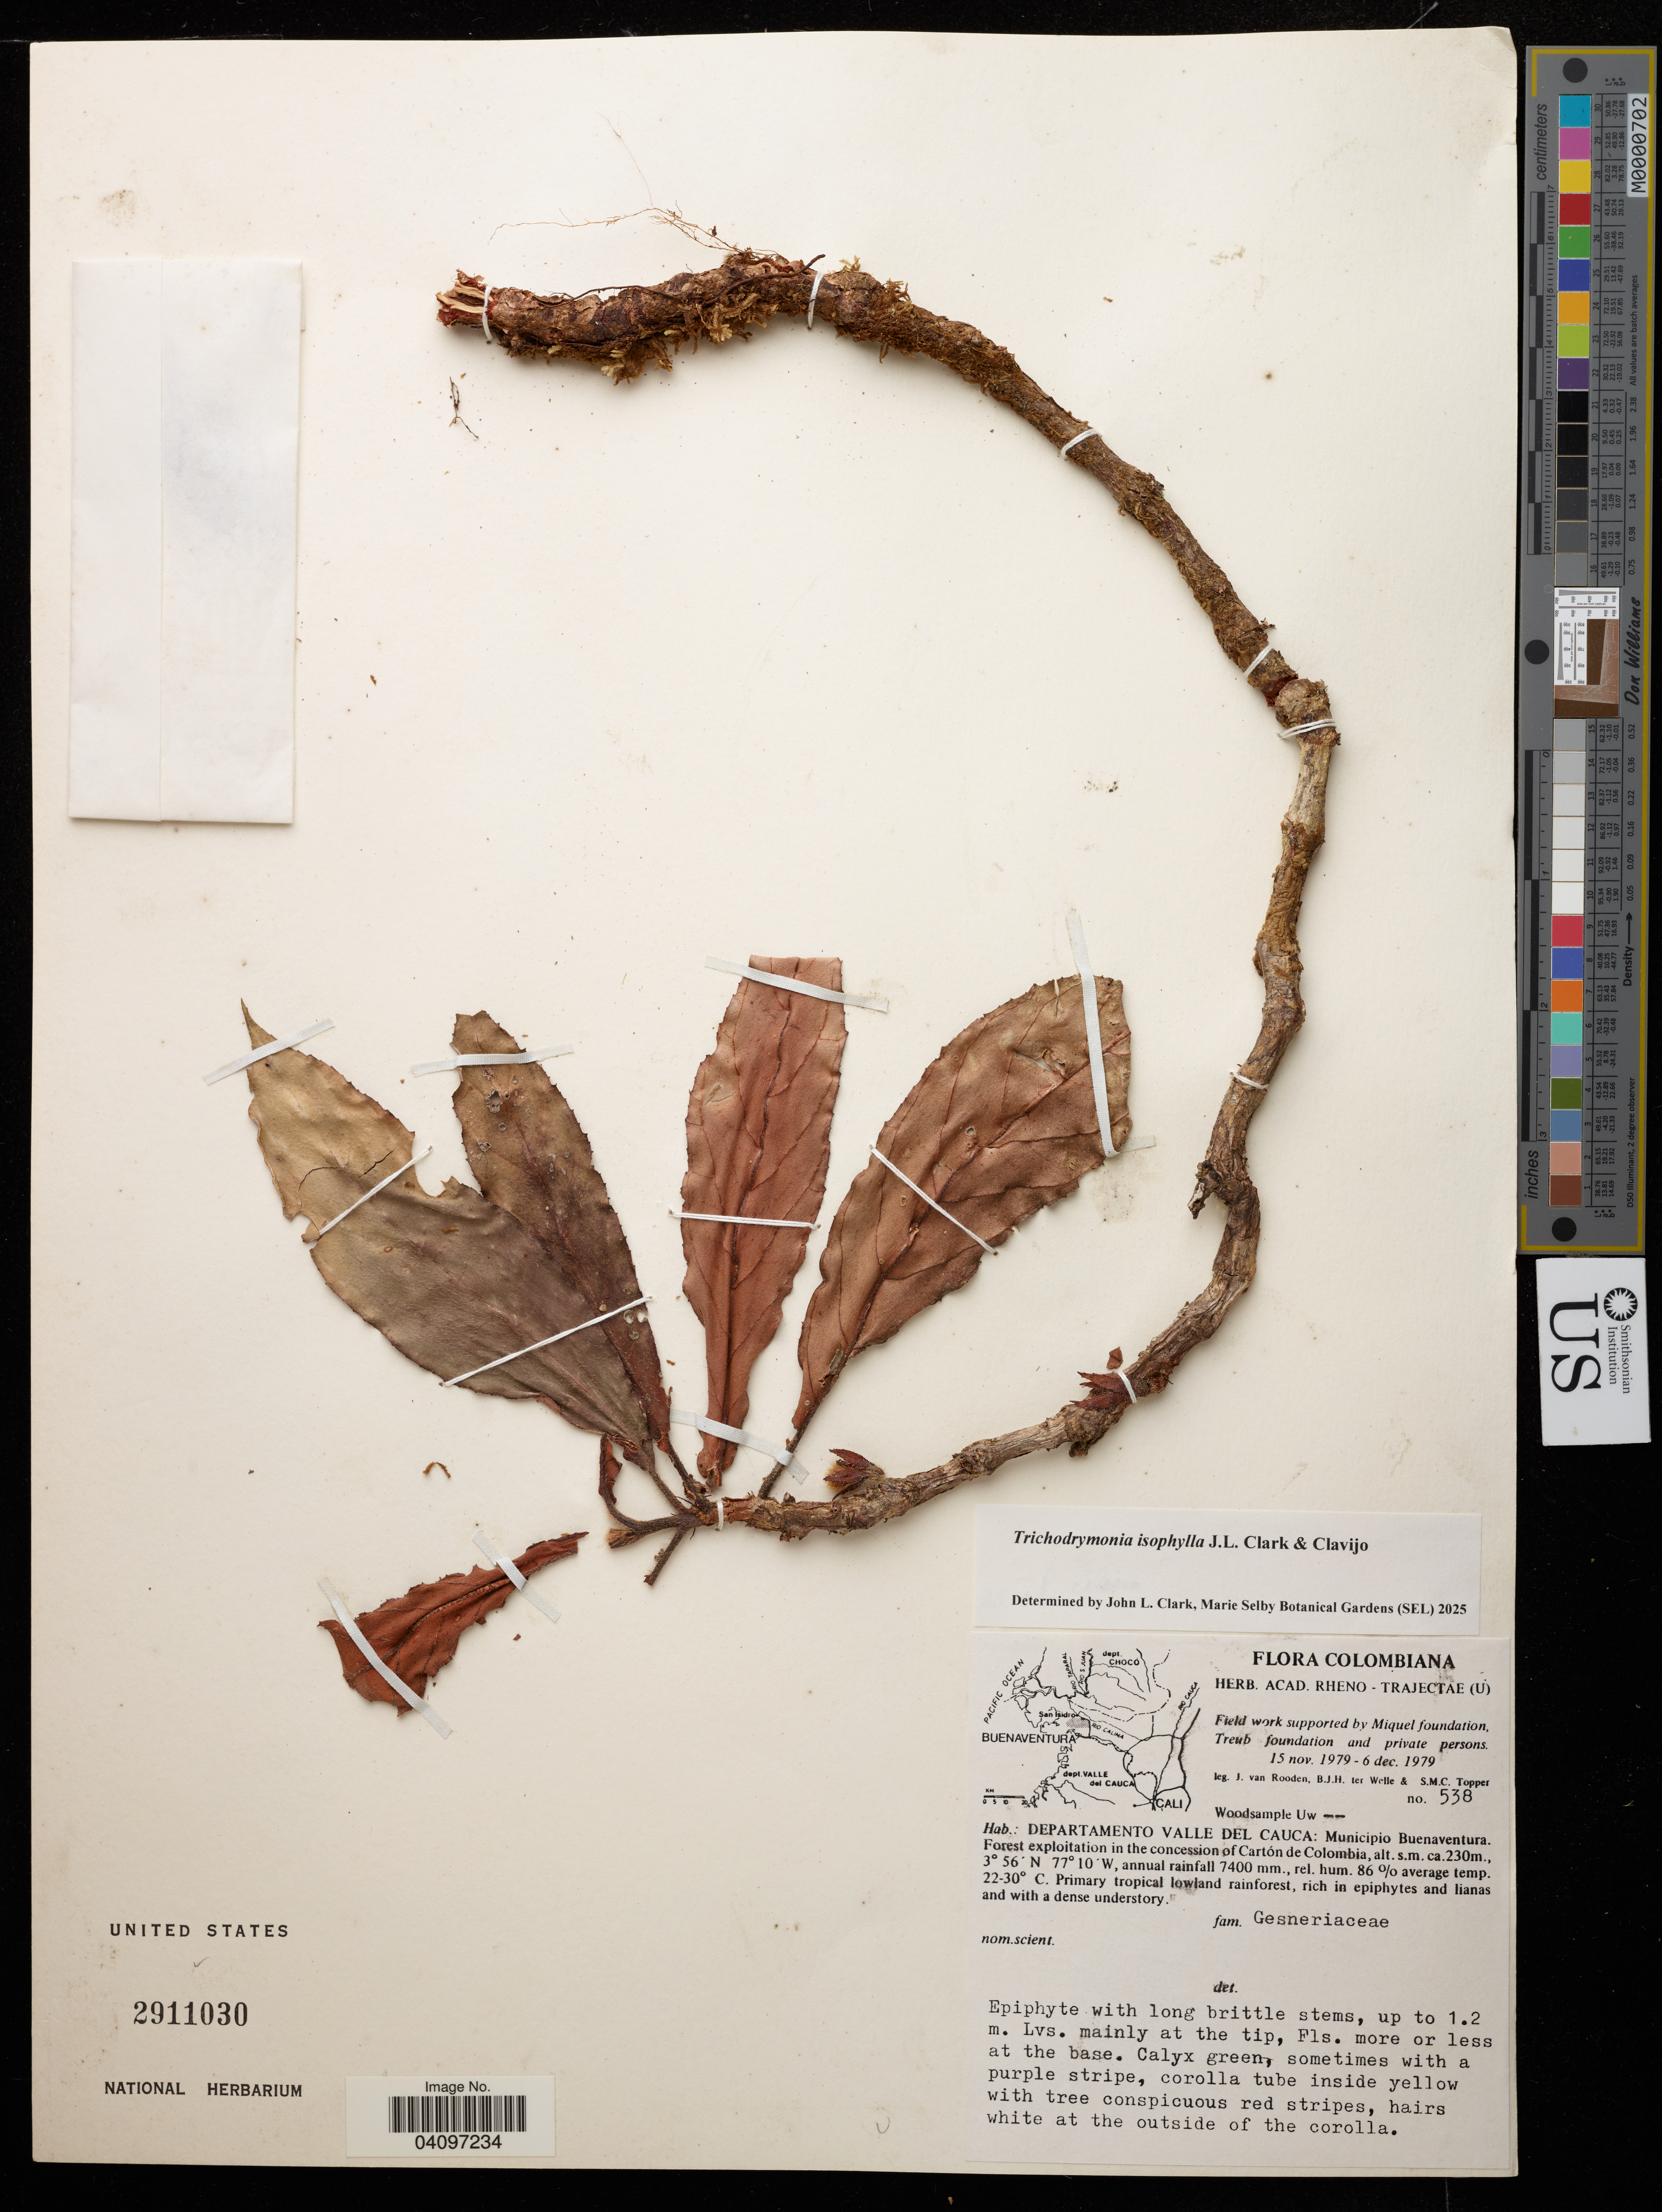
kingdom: Plantae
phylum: Tracheophyta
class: Magnoliopsida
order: Lamiales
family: Gesneriaceae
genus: Trichodrymonia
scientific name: Trichodrymonia isophylla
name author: J.L. Clark & Clavijo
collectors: J. Van Rooden, B. ter Welle & S. Topper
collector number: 538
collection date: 1979-11-15/1979-12-06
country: Colombia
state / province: Valle del Cauca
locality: Municipio Buenaventura. Forest exploitation in the concession of Cartón de Colombia.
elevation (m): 230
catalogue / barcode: US 2911030